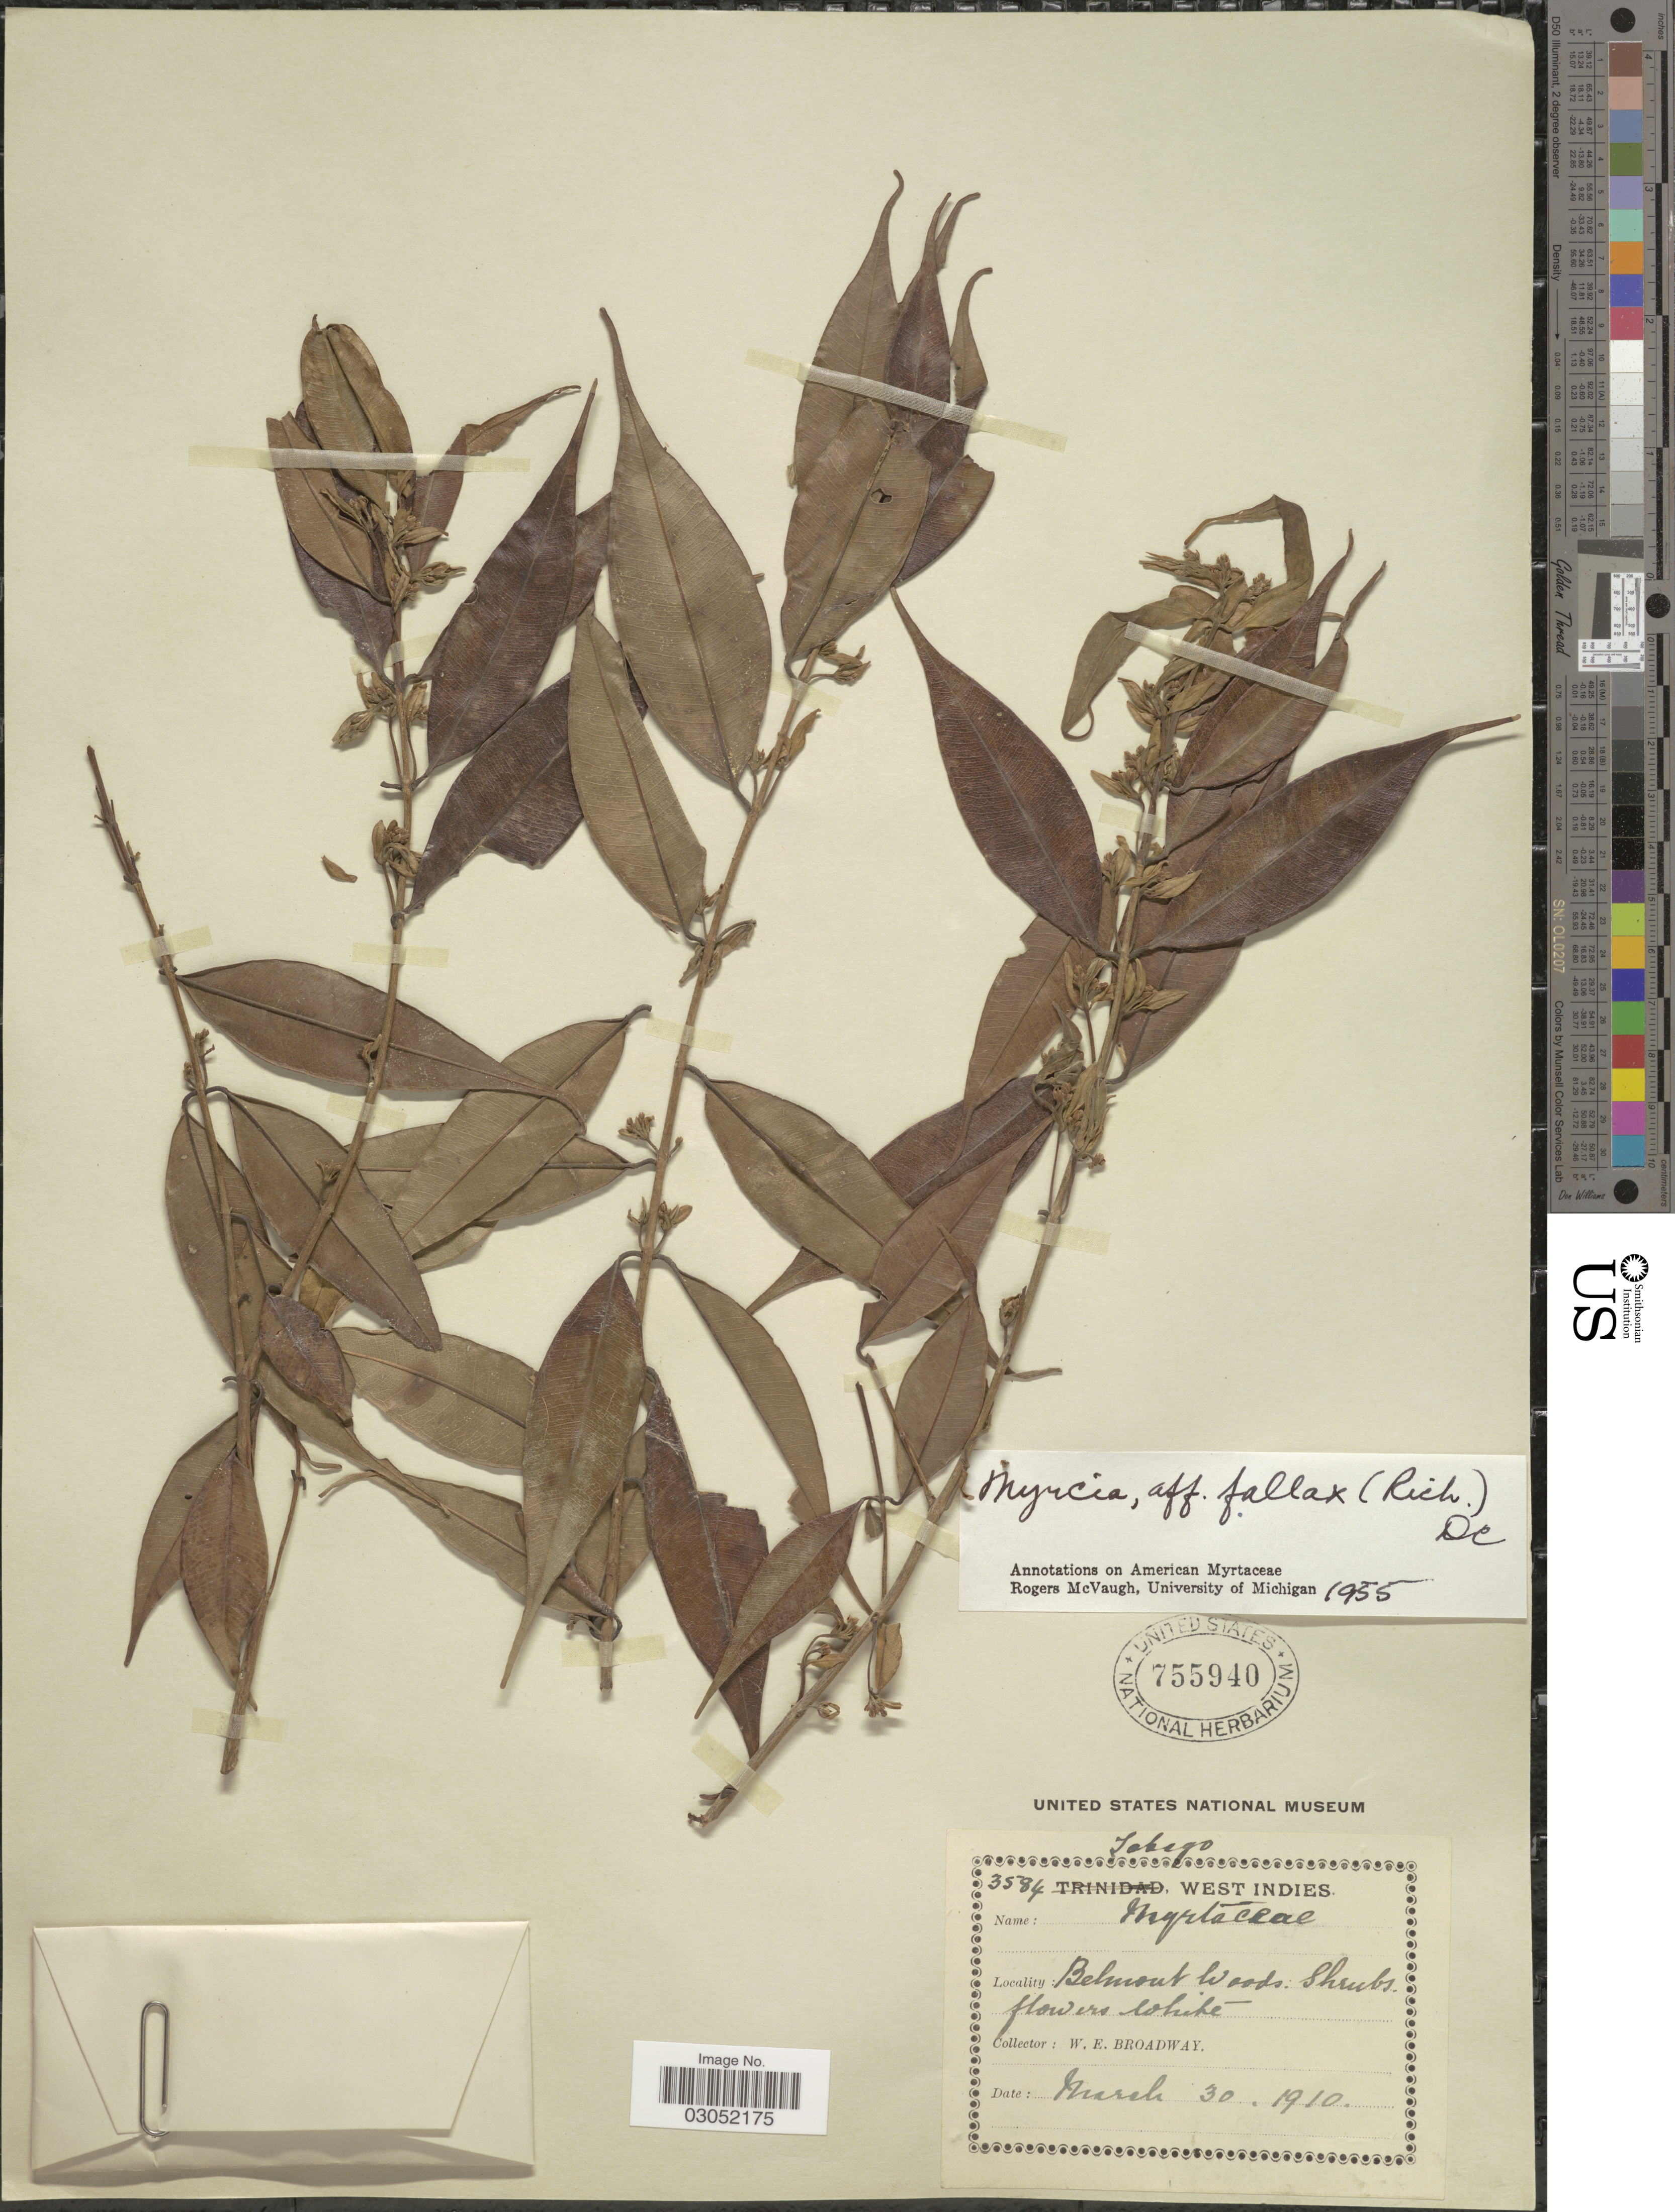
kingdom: Plantae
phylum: Tracheophyta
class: Magnoliopsida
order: Myrtales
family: Myrtaceae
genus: Myrcia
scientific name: Myrcia fallax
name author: (Rich.) DC.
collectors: W. E. Broadway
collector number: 3584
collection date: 1910-03-30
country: Trinidad and Tobago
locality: Tobago, West Indies. Belmont Woods.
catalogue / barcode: US 755940